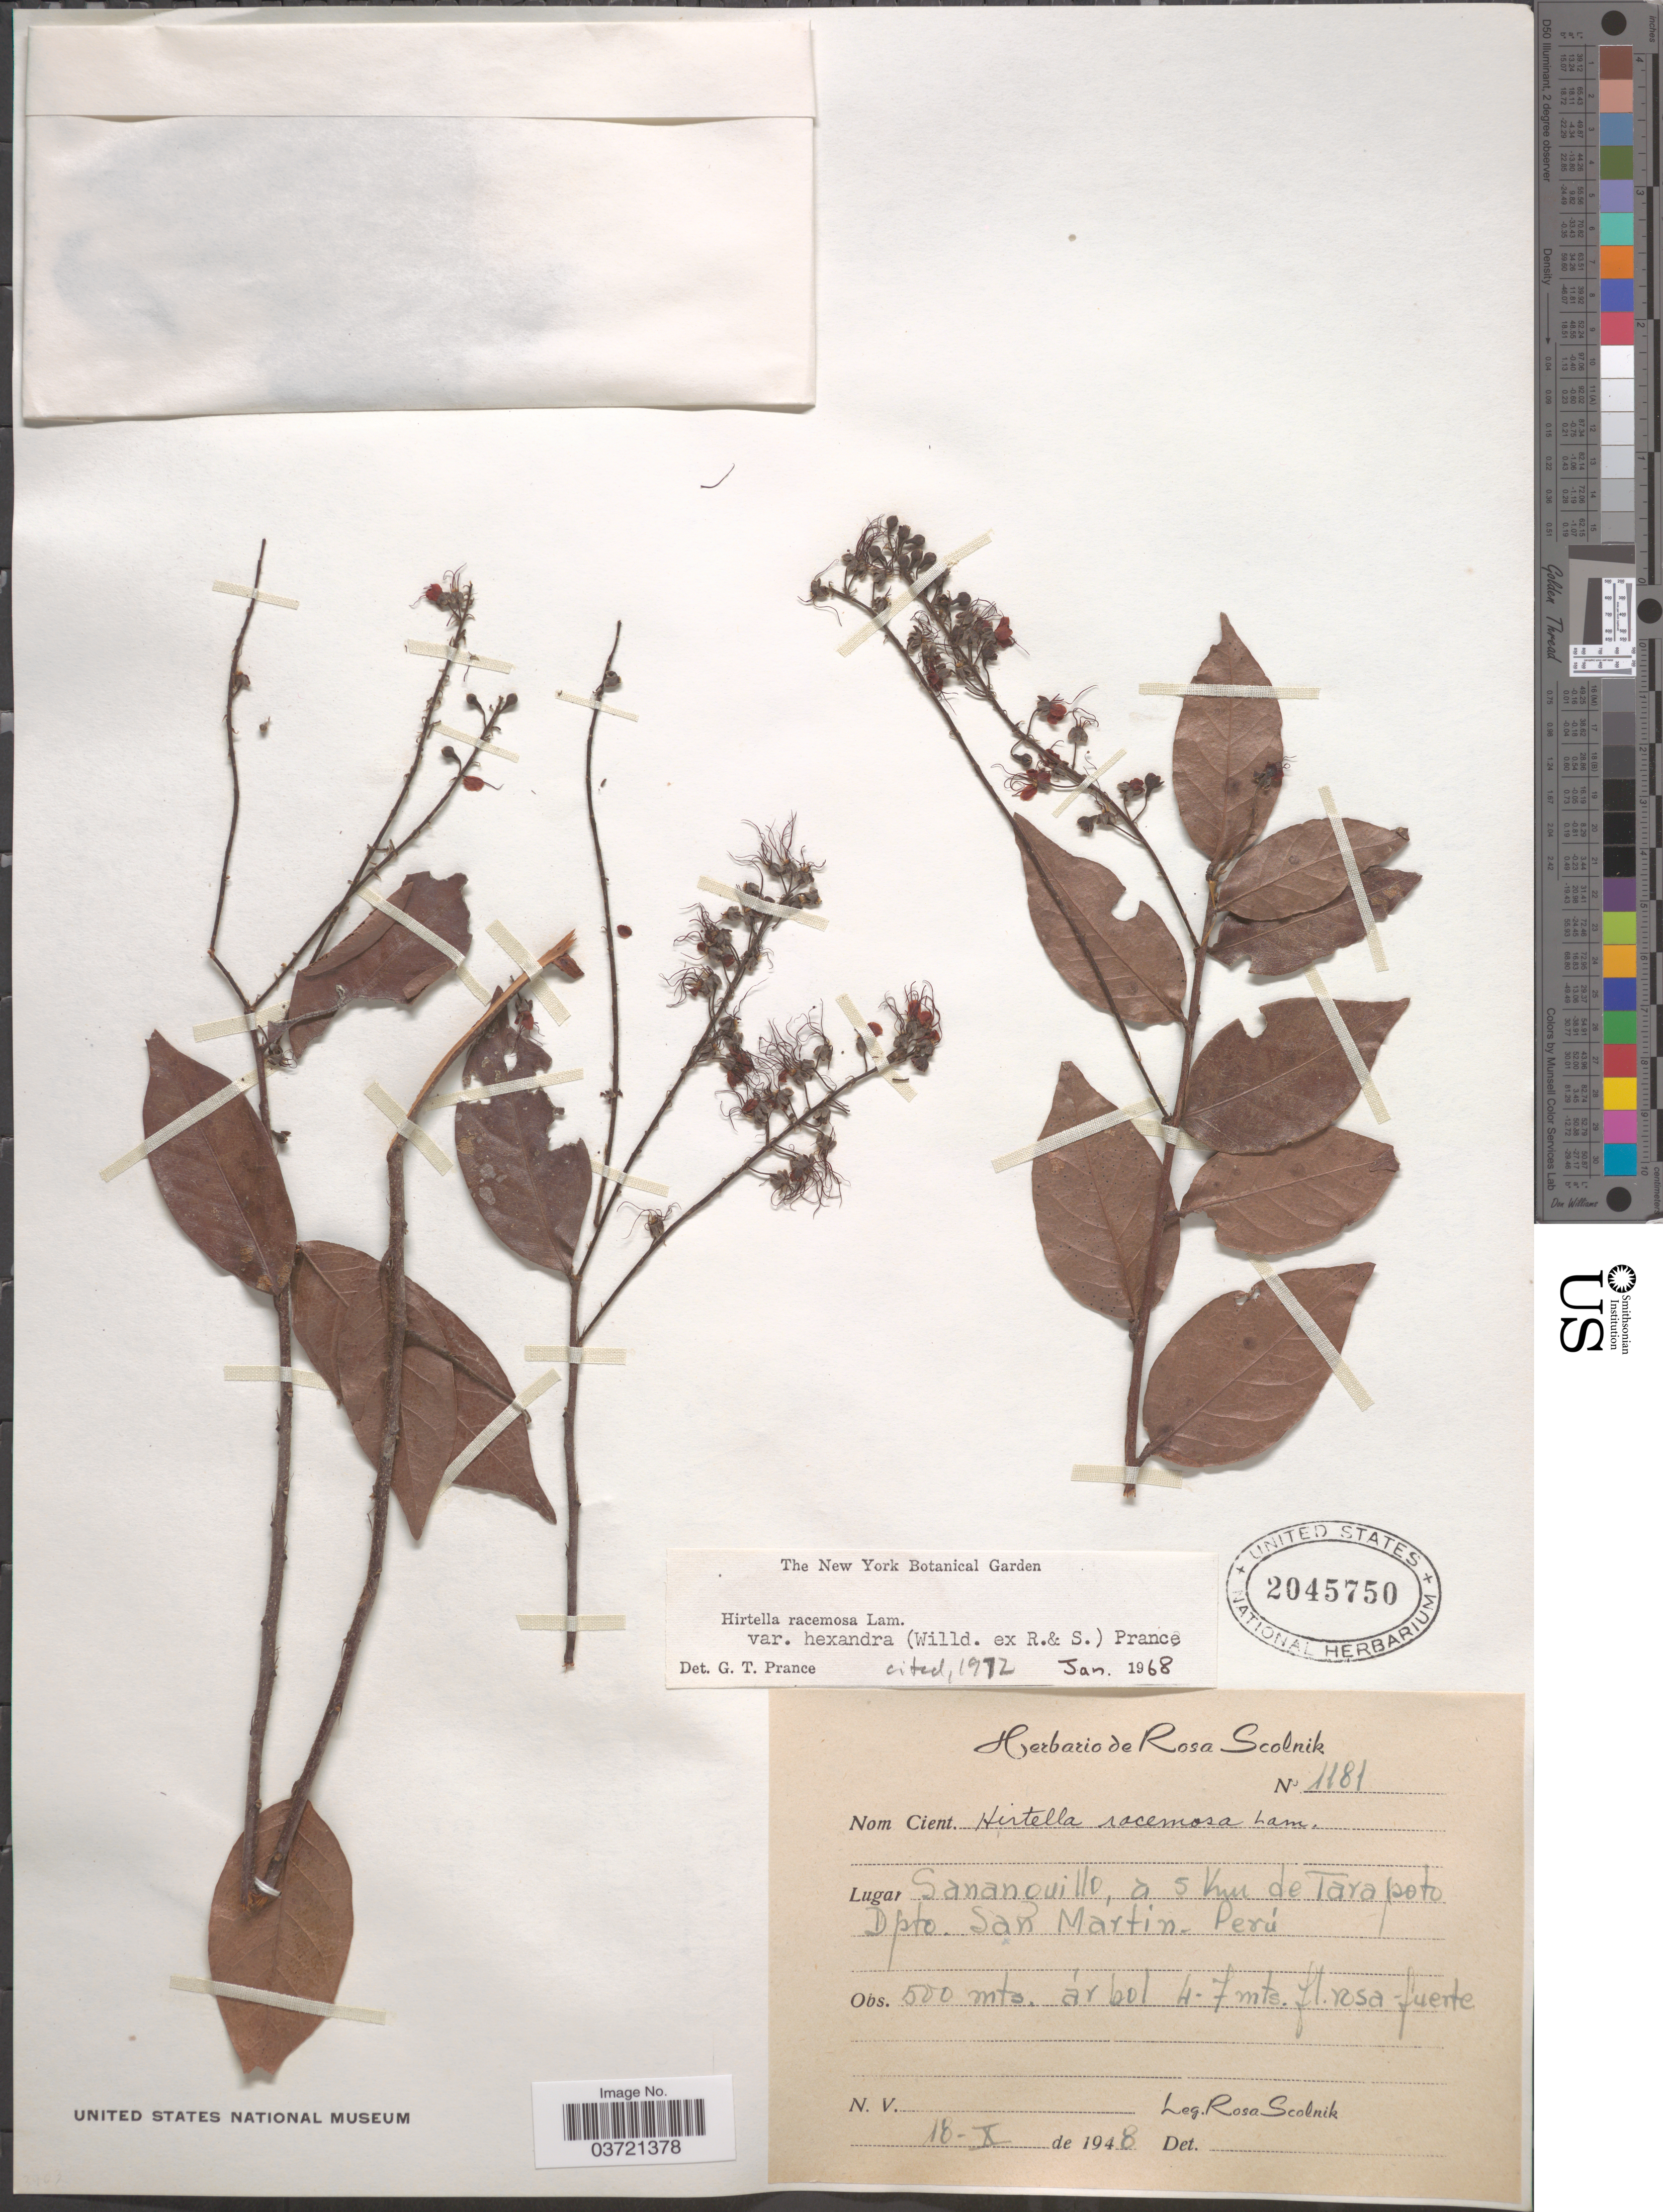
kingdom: Plantae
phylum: Tracheophyta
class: Magnoliopsida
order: Malpighiales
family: Chrysobalanaceae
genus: Hirtella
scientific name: Hirtella racemosa var. hexandra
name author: (Willd. ex Roem. & Schult.) Prance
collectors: R. Scolnik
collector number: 1181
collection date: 1948-10-18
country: Peru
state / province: San Martín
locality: Sananouillo, a 5 km de Tarapoto. Dpto. San Martin.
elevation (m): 500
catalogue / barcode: US 2045750